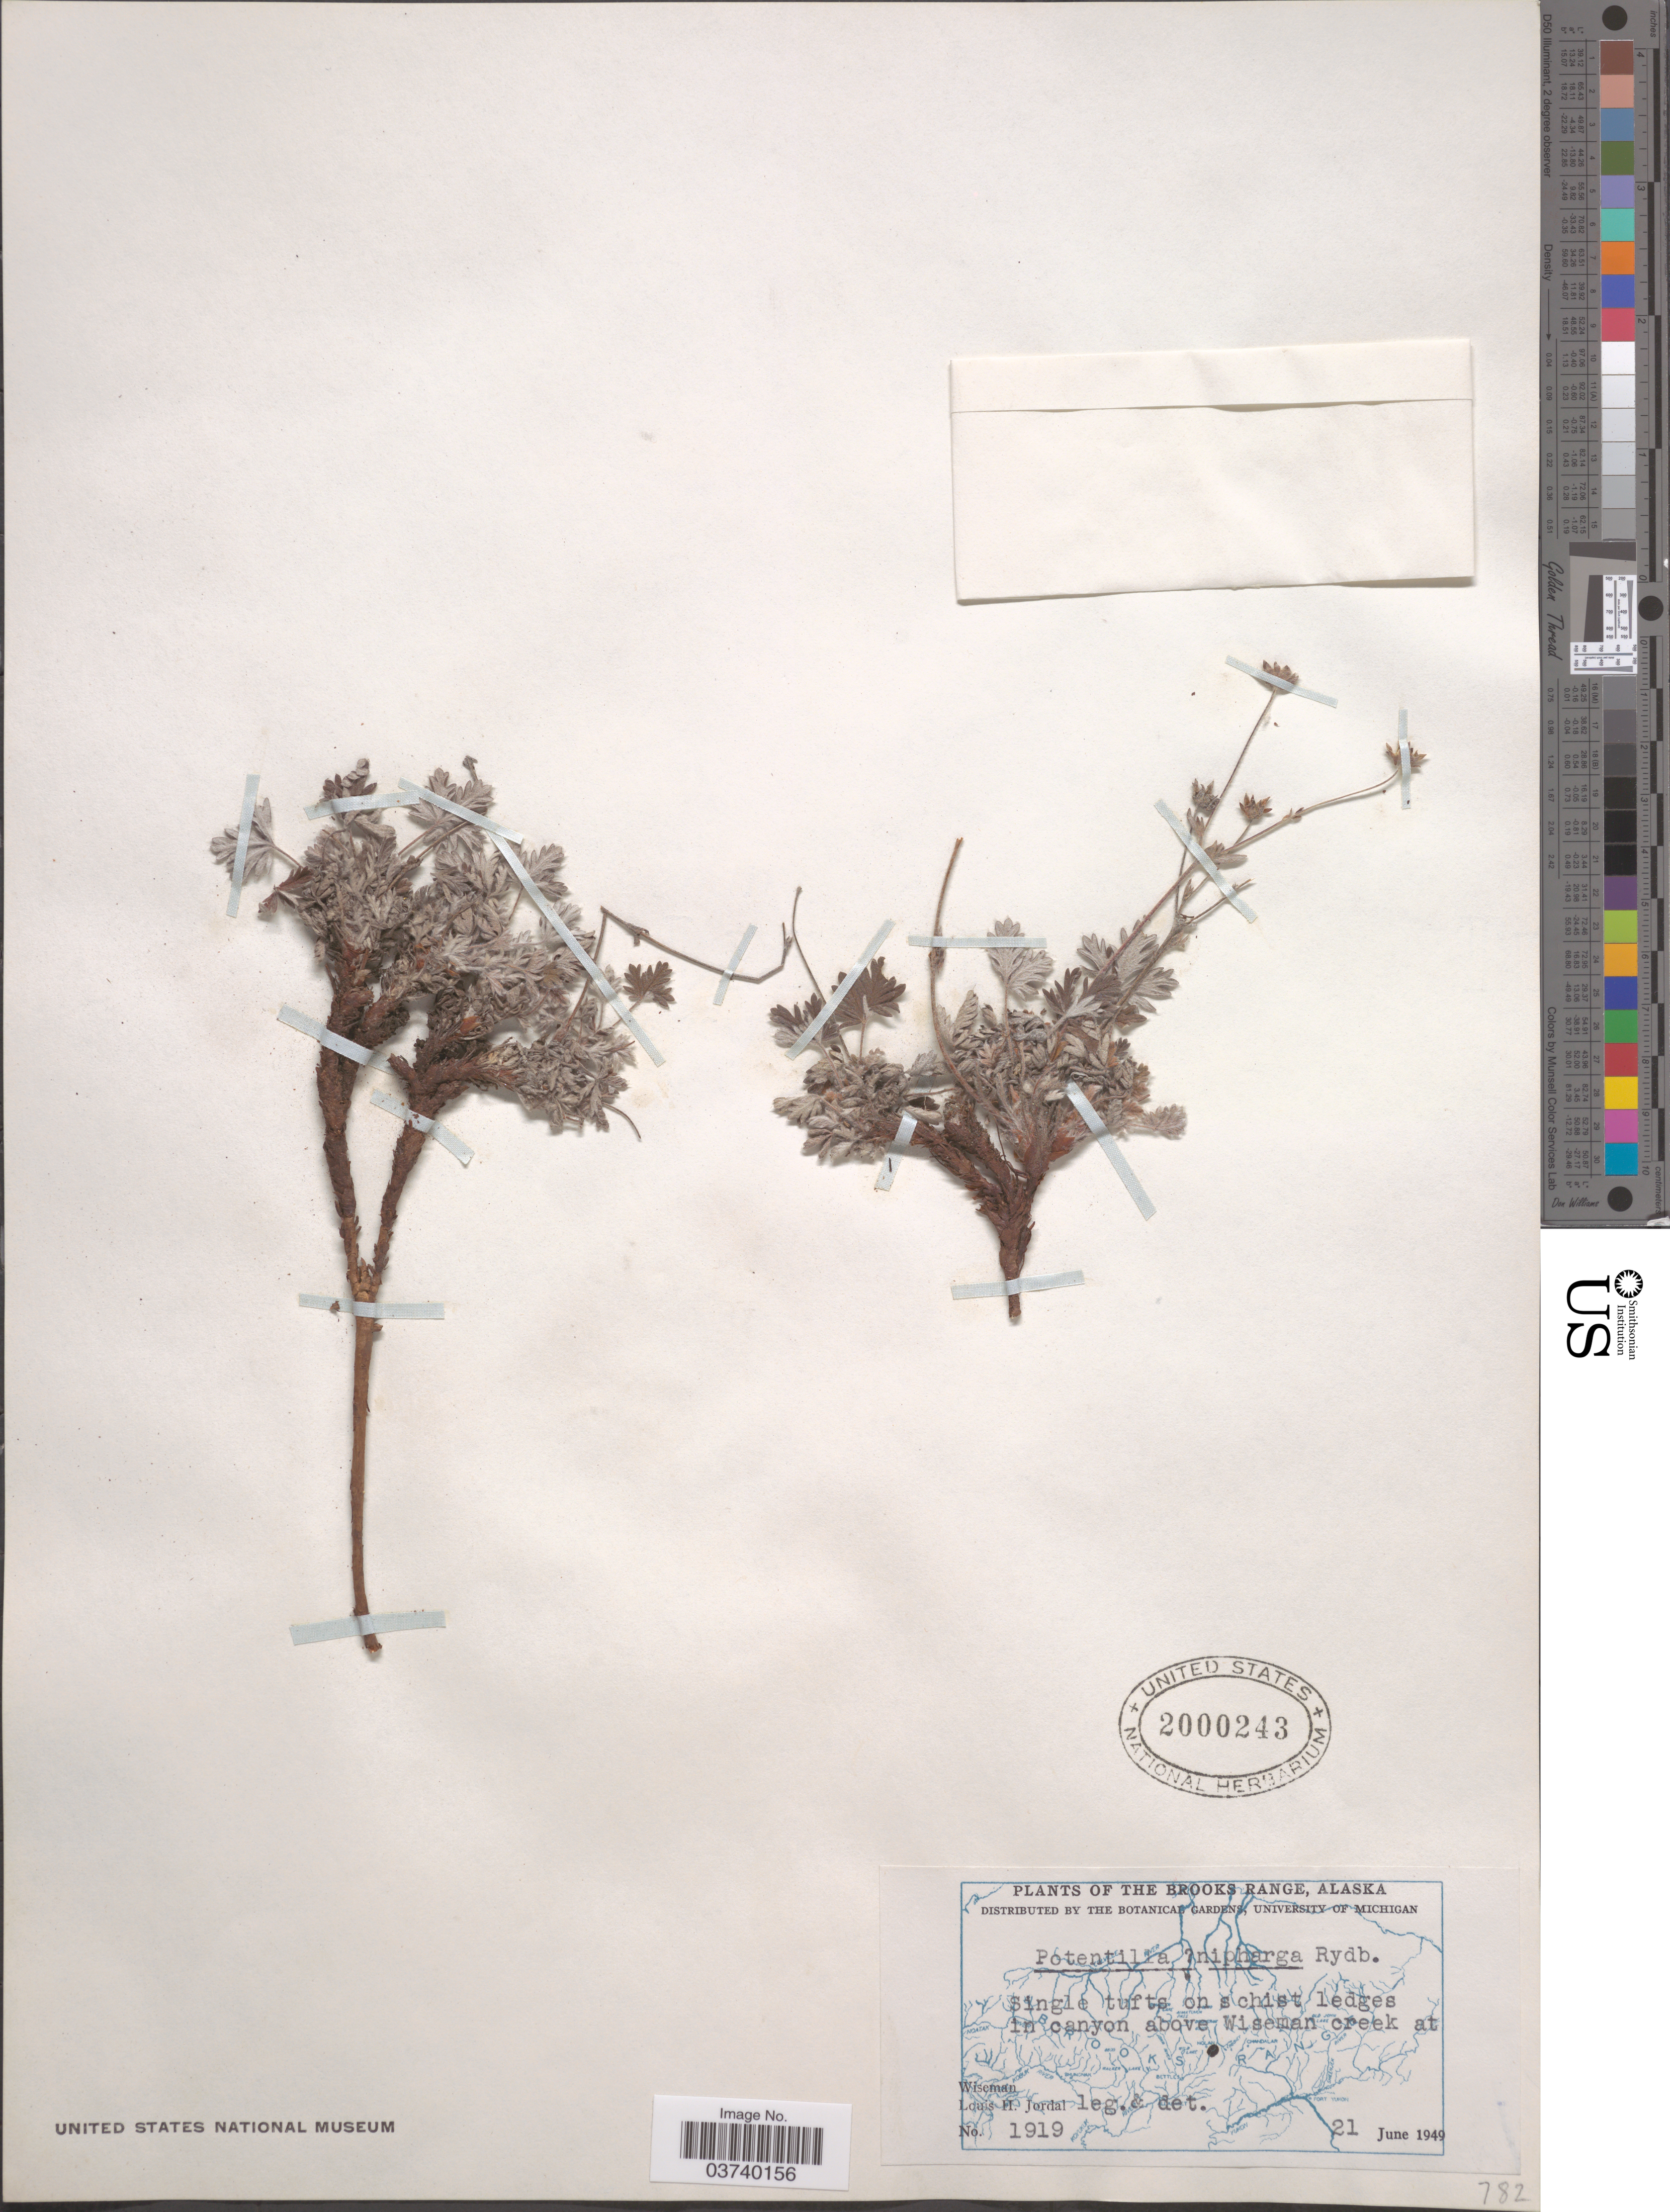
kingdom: Plantae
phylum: Tracheophyta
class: Magnoliopsida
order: Rosales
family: Rosaceae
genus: Potentilla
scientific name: Potentilla nivea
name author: L.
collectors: L. Jordal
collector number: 1919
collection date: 1949-06-21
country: United States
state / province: Alaska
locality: The Brooks Range. On schist ledges in canyon above Wiseman creek at Wiseman.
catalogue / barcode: US 2000243